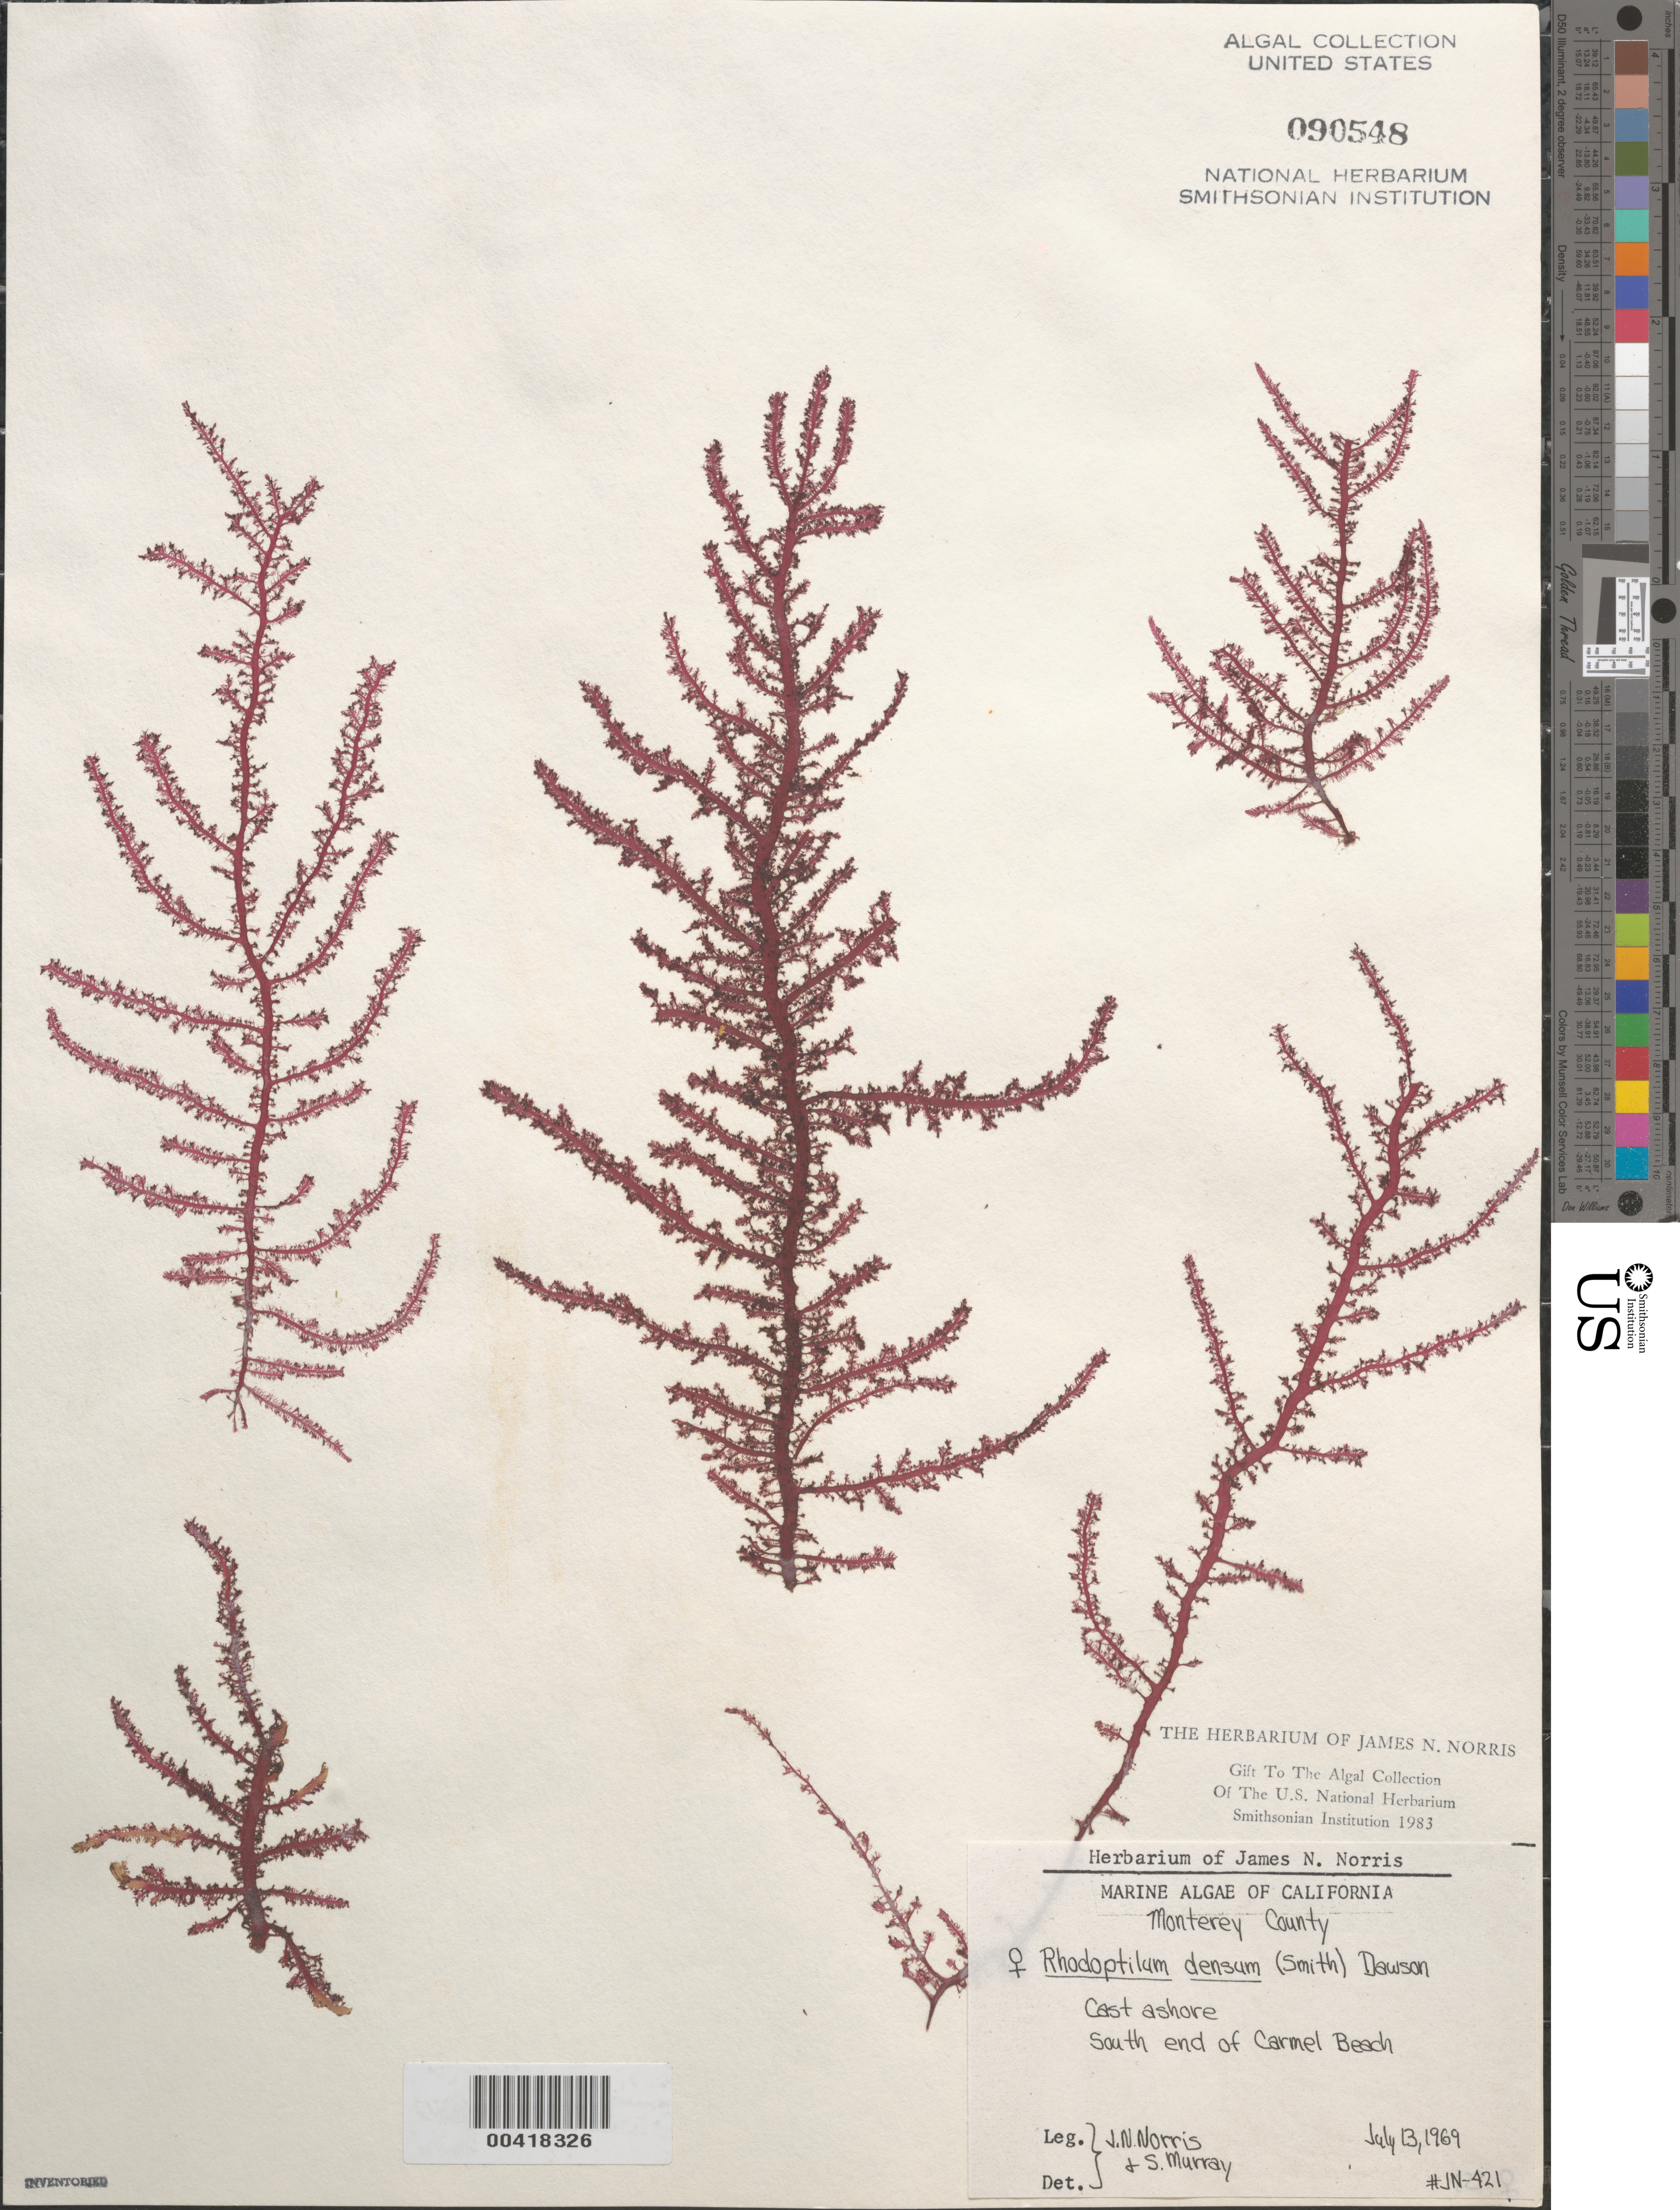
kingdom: Plantae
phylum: Rhodophyta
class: Florideophyceae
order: Ceramiales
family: Dasyaceae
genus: Rhodoptilum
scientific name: Rhodoptilum plumosum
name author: (Harv. & Bail.) Kylin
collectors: J. N. Norris & S. N. Murray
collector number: JN-421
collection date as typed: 13 Jul 1969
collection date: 1969-07-13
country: United States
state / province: California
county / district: Monterey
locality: Carmel Beach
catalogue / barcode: US 90548